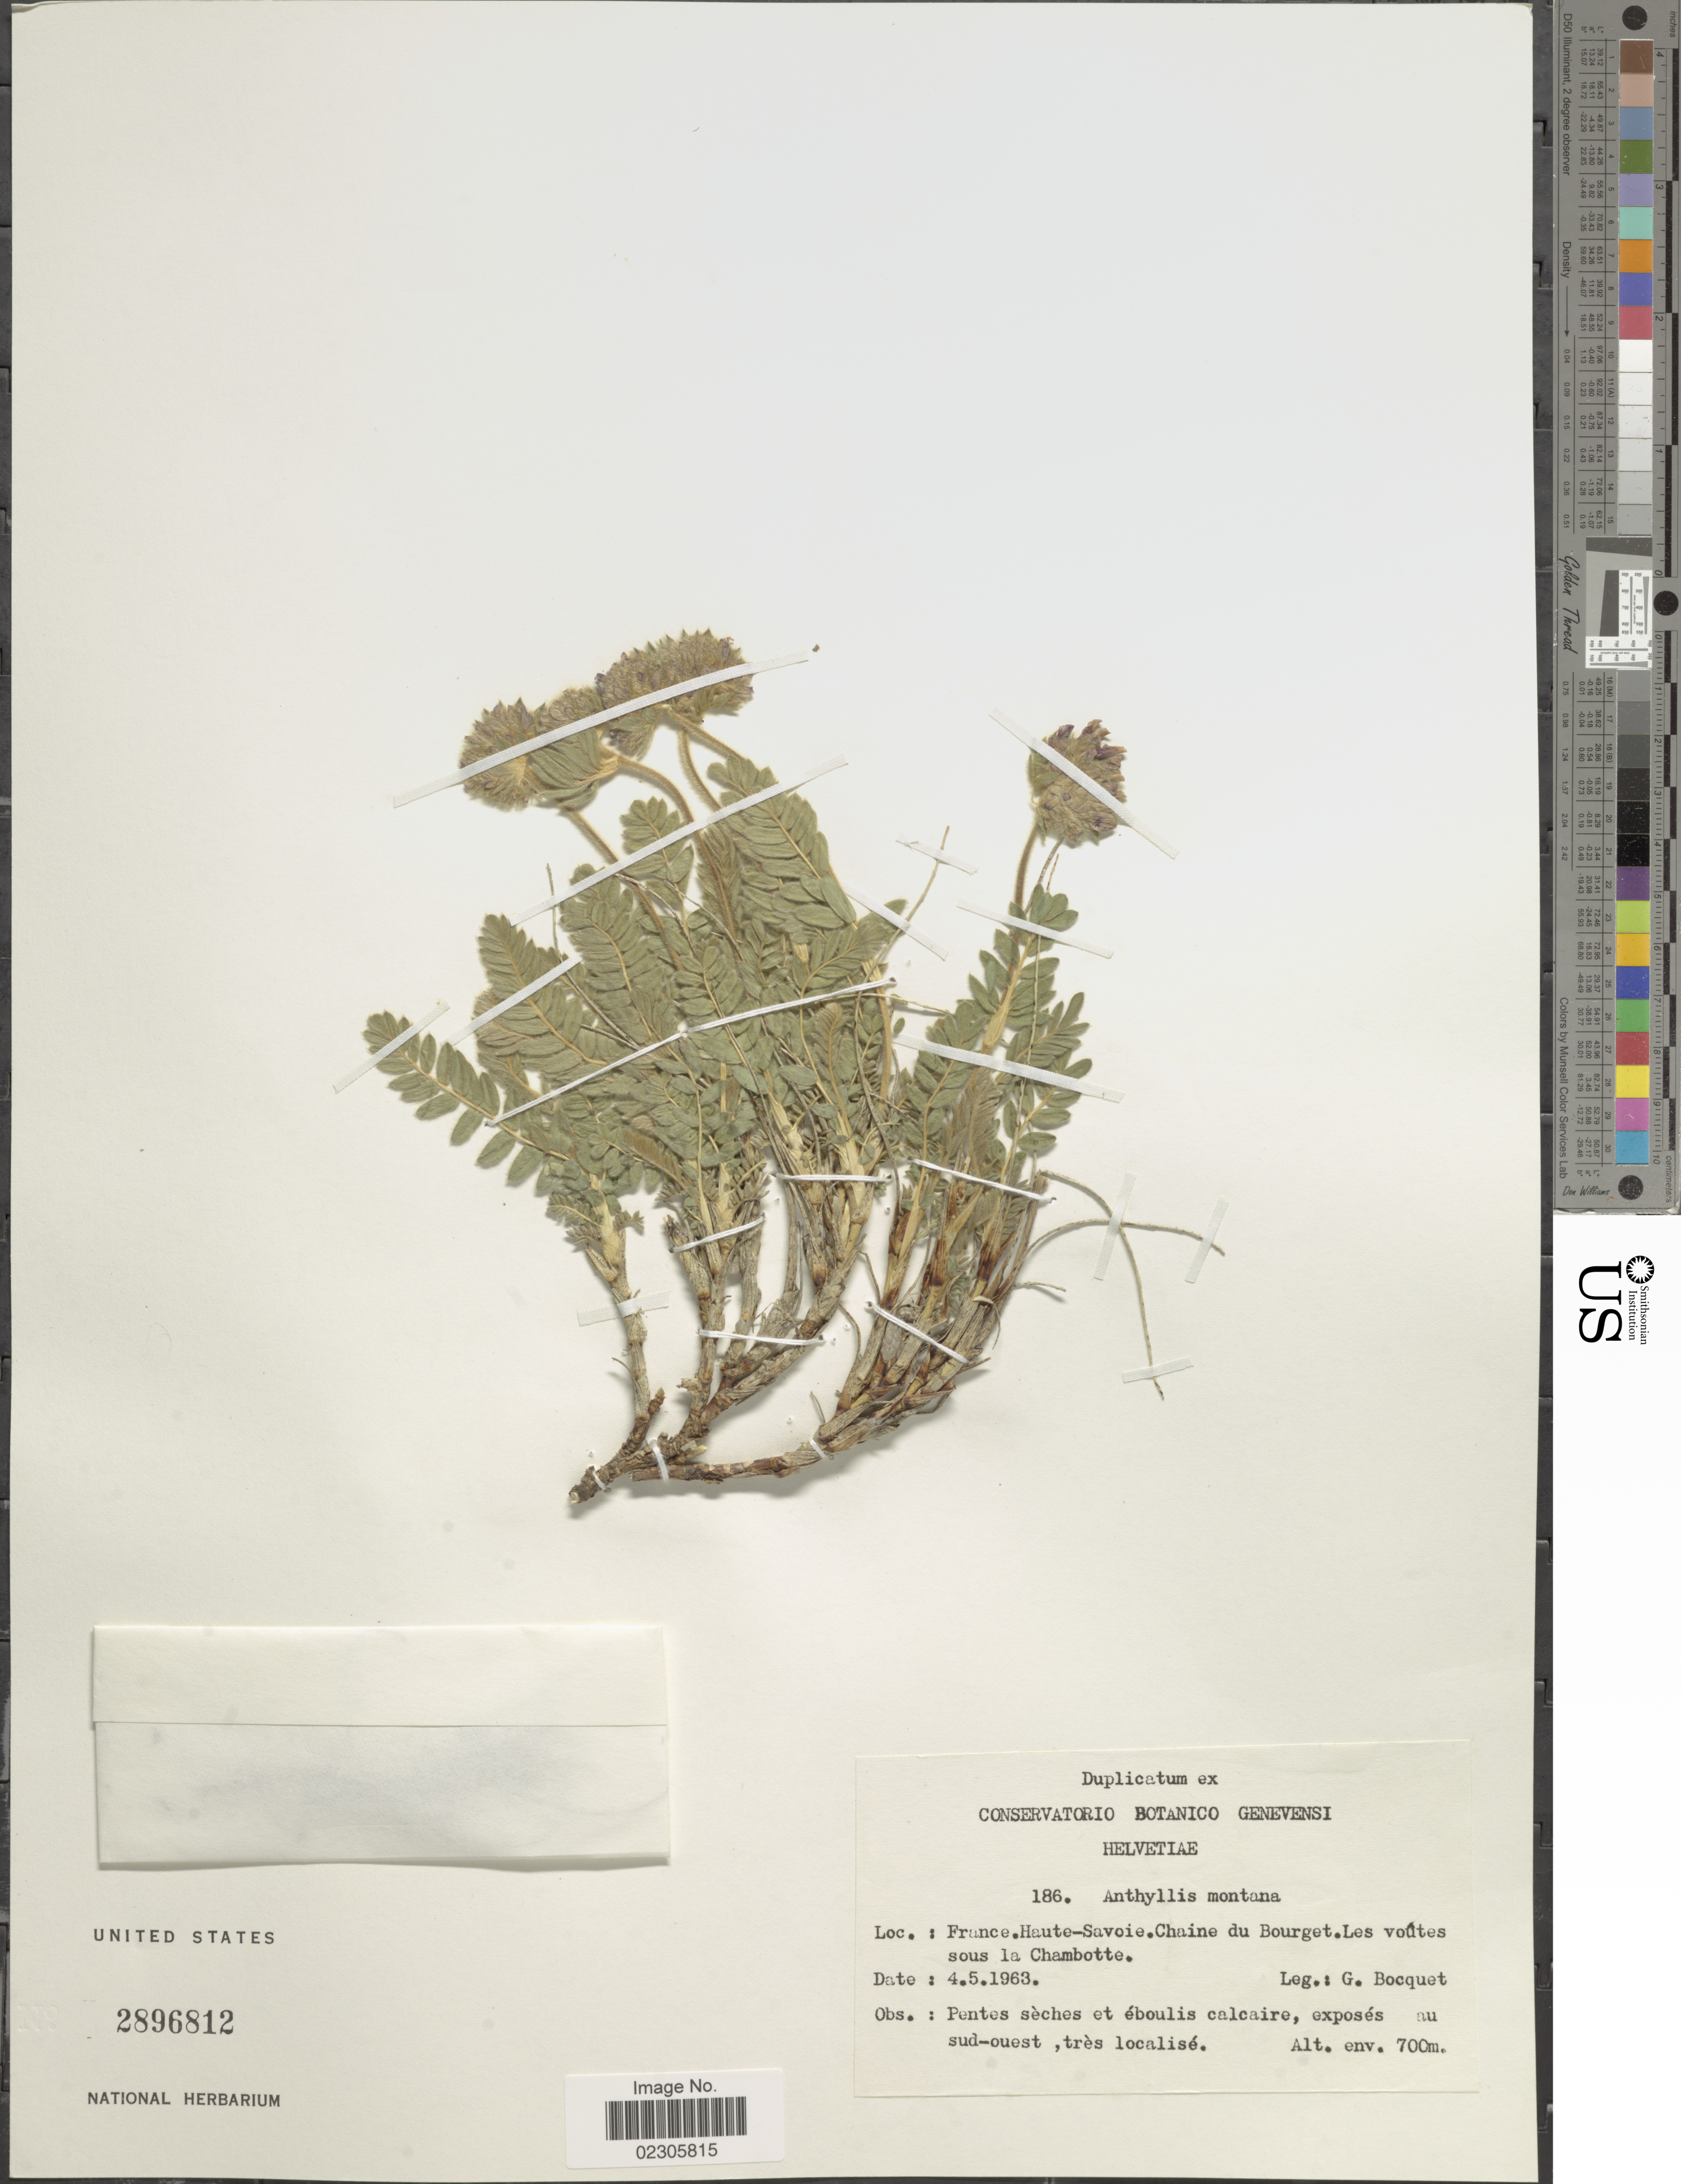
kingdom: Plantae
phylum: Tracheophyta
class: Magnoliopsida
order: Fabales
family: Fabaceae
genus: Anthyllis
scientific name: Anthyllis montana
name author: L.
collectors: G. Bocquet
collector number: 186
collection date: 1963-05-04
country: France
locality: Haute-Savoie. Chaine du Bourget. Les voutes sous la Chambotte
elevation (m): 700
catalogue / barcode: US 2896812